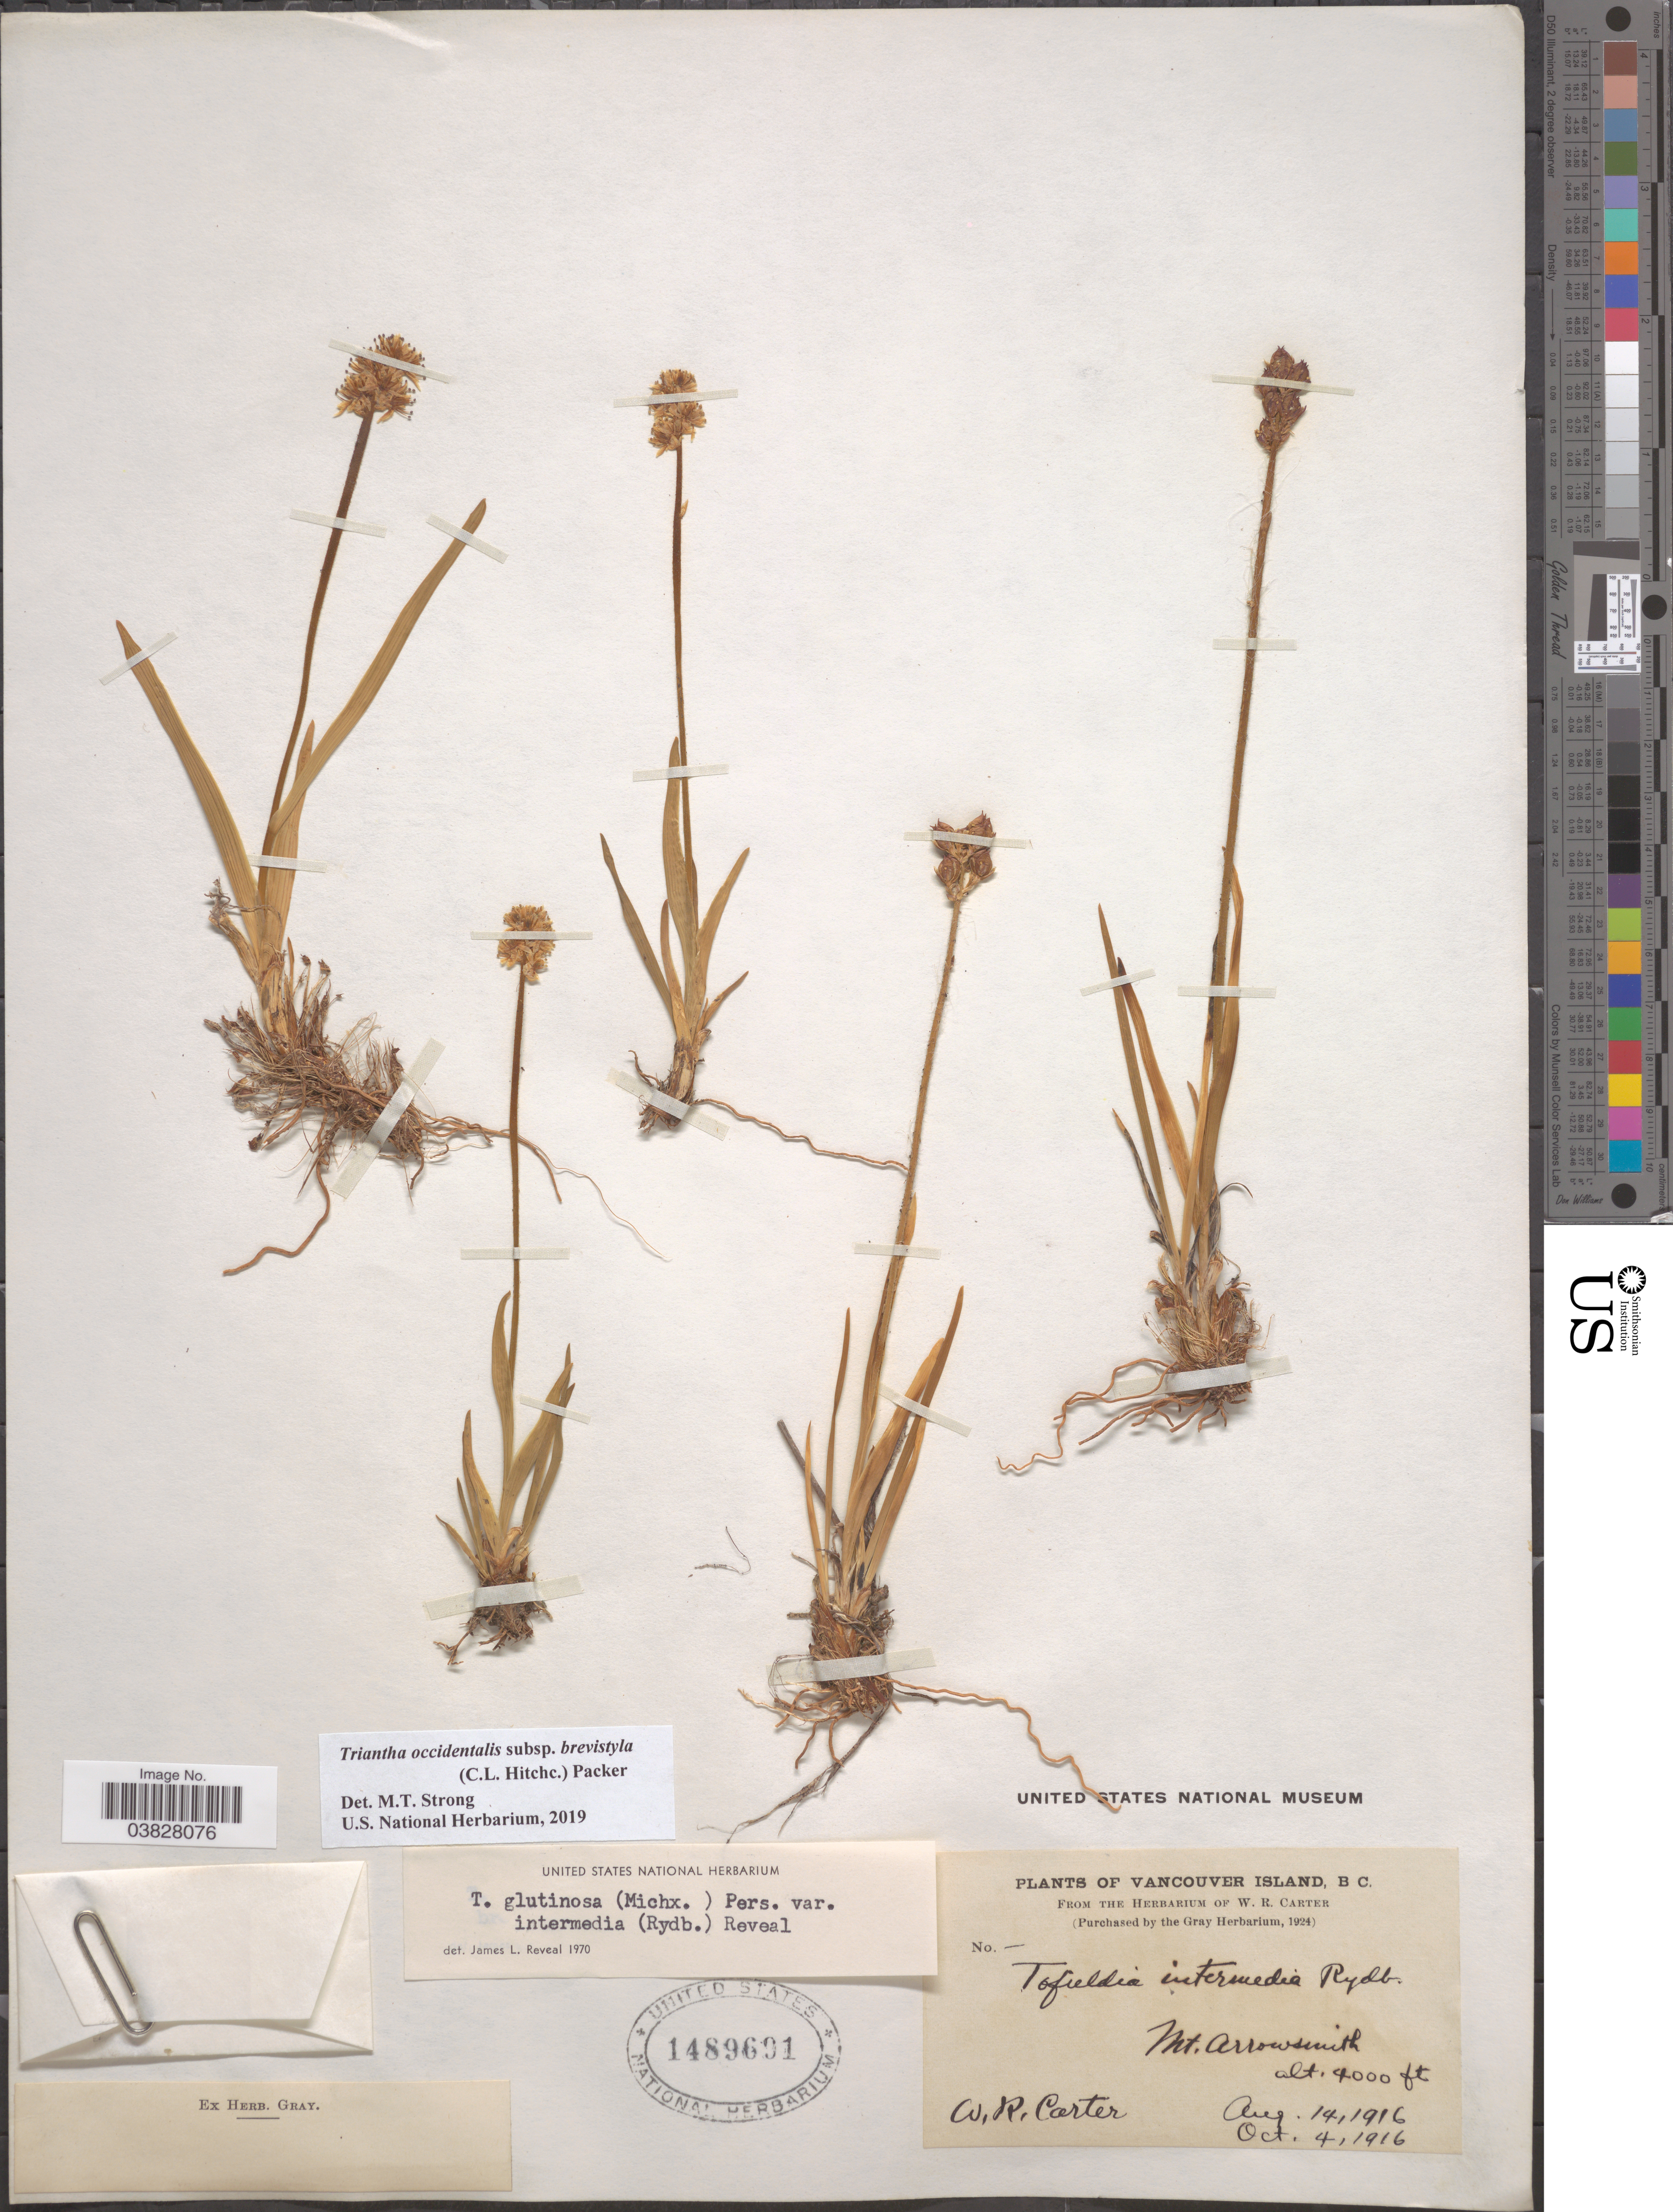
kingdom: Plantae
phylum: Tracheophyta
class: Liliopsida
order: Alismatales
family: Tofieldiaceae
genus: Triantha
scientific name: Triantha occidentalis subsp. brevistyla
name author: (C.L. Hitchc.) Packer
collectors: W. R. Carter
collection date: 1916-08-14/1916-10-04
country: Canada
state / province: British Columbia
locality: Vancouver Island. Mt. Arrowsmith.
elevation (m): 1219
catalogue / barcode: US 1489691